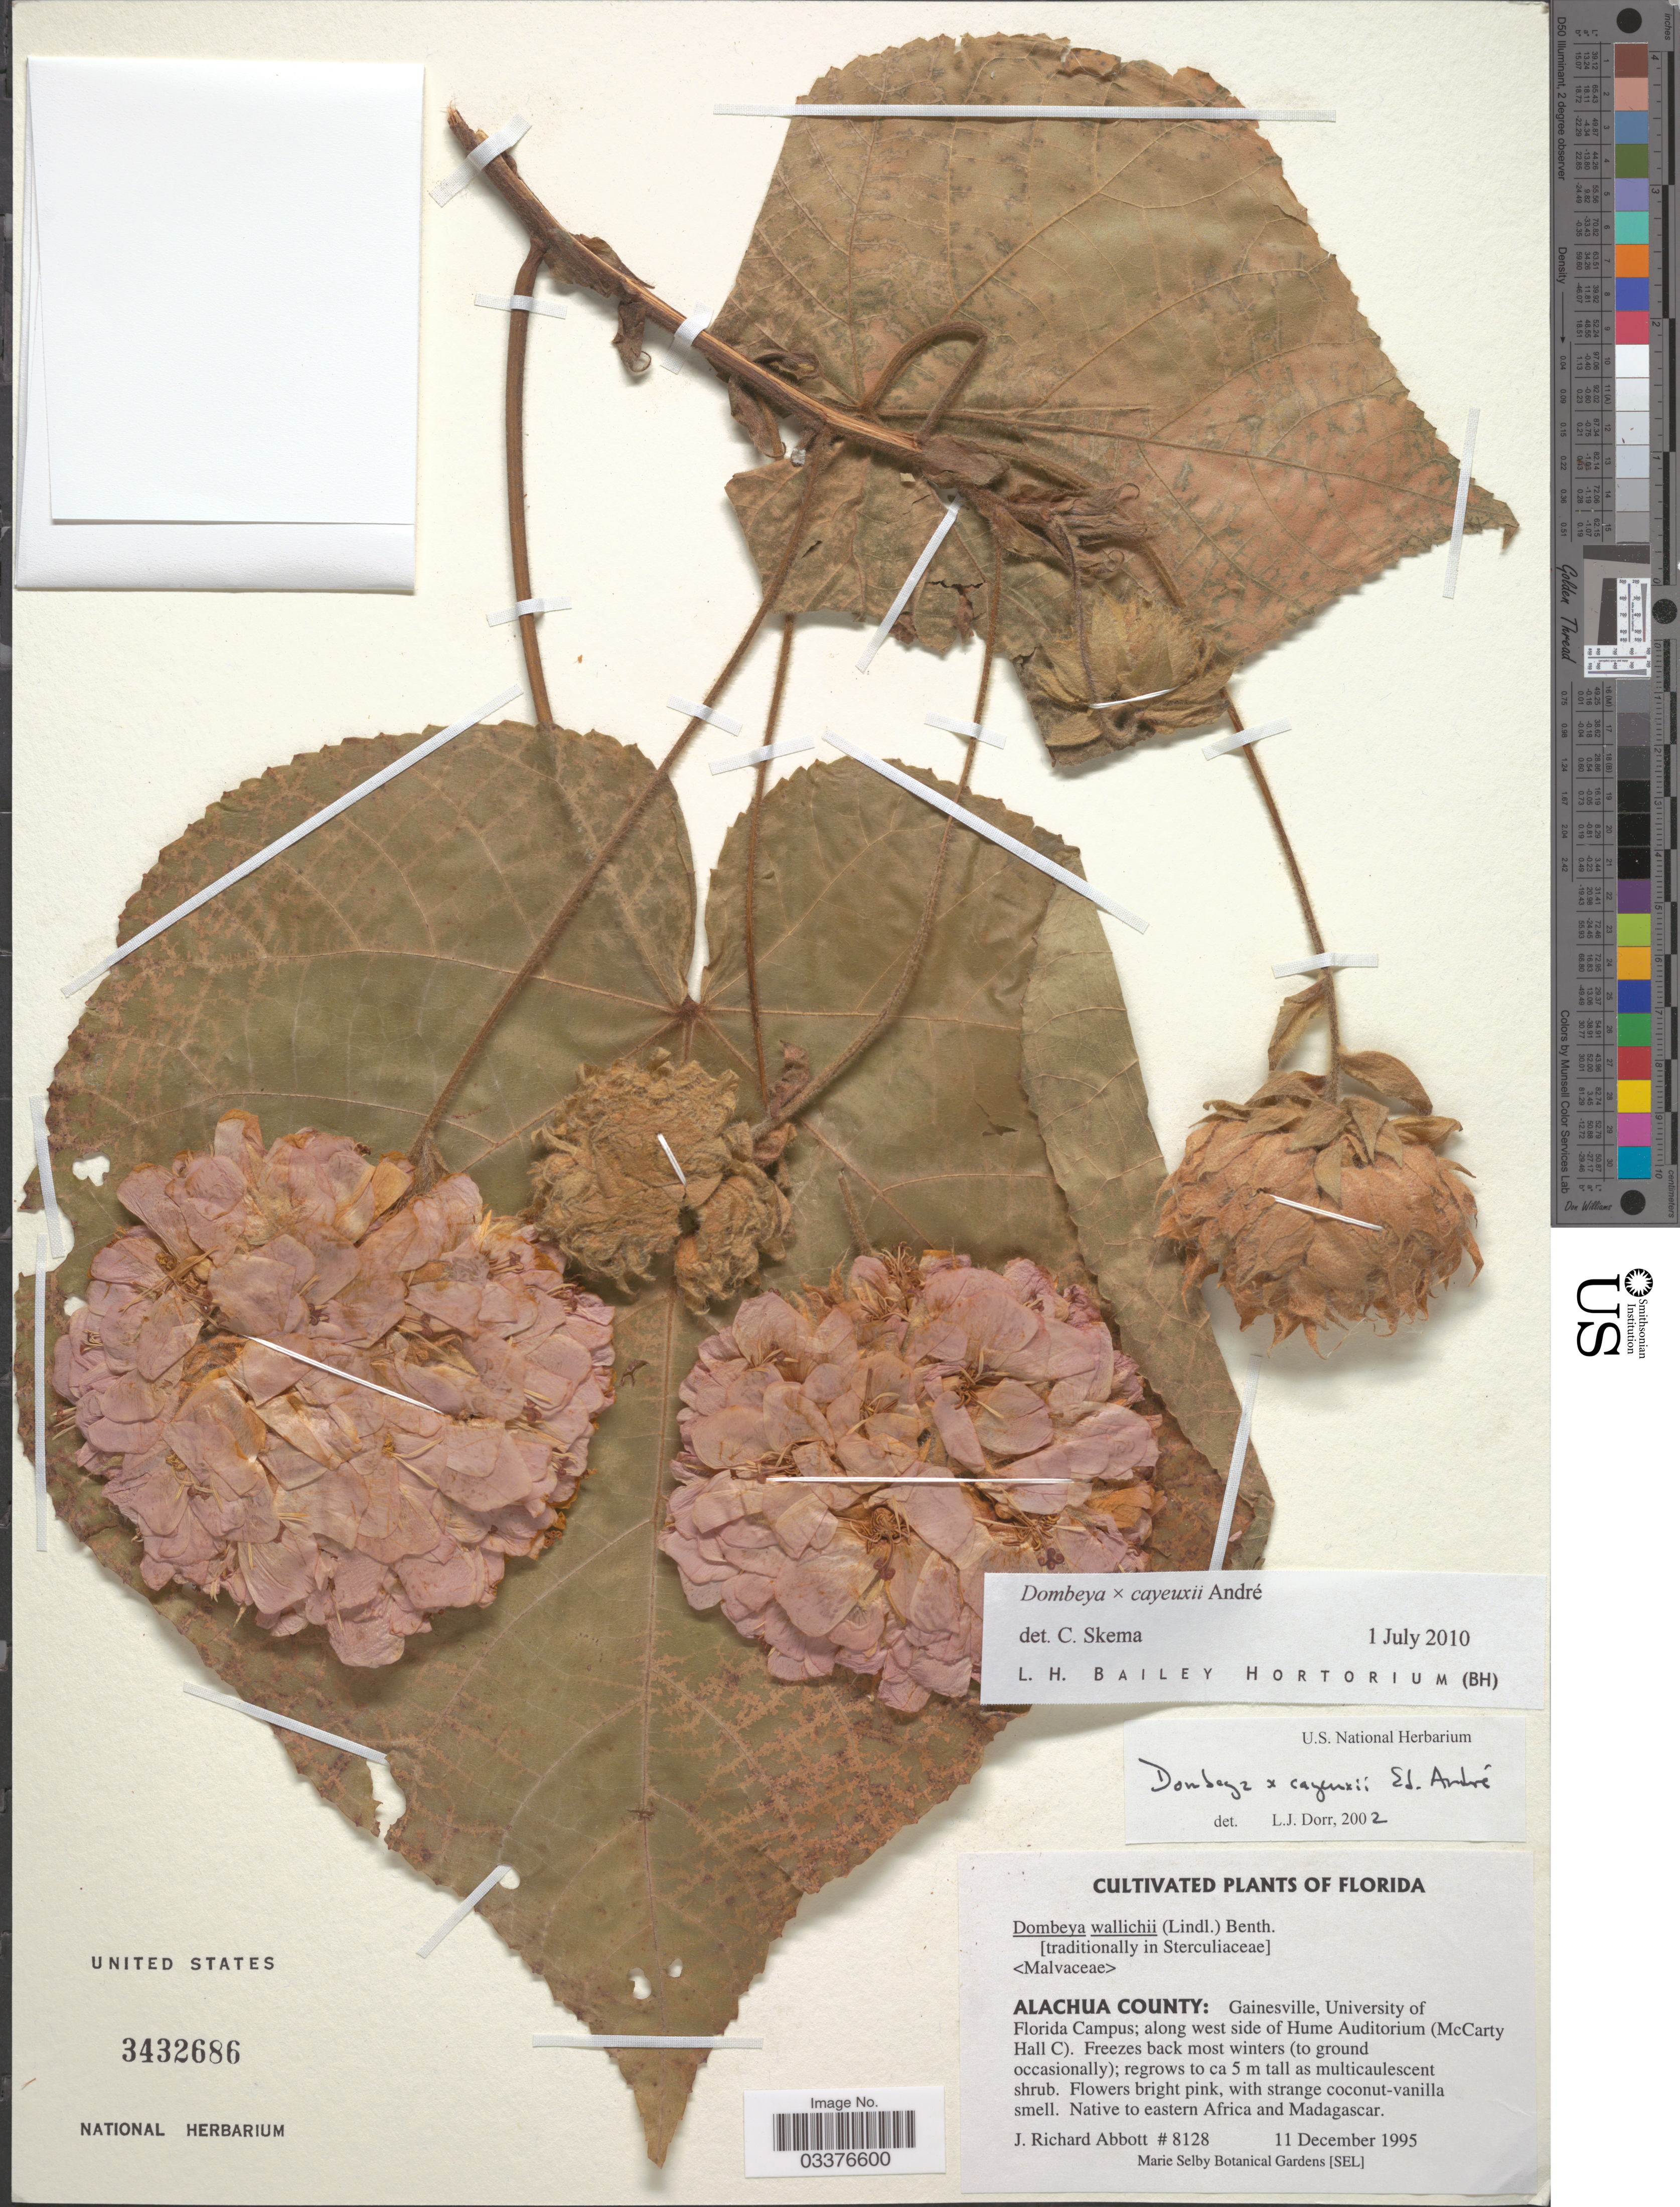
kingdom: Plantae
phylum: Tracheophyta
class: Magnoliopsida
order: Malvales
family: Malvaceae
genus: Dombeya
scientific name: Dombeya x cayeuxii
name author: André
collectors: J. R. Abbott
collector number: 8128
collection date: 1995-12-11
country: United States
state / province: Florida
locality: Alachua County: Gainesville, University of Florida Campus; along west side of Hume Auditorium (McCarty Hall C).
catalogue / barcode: US 3432686